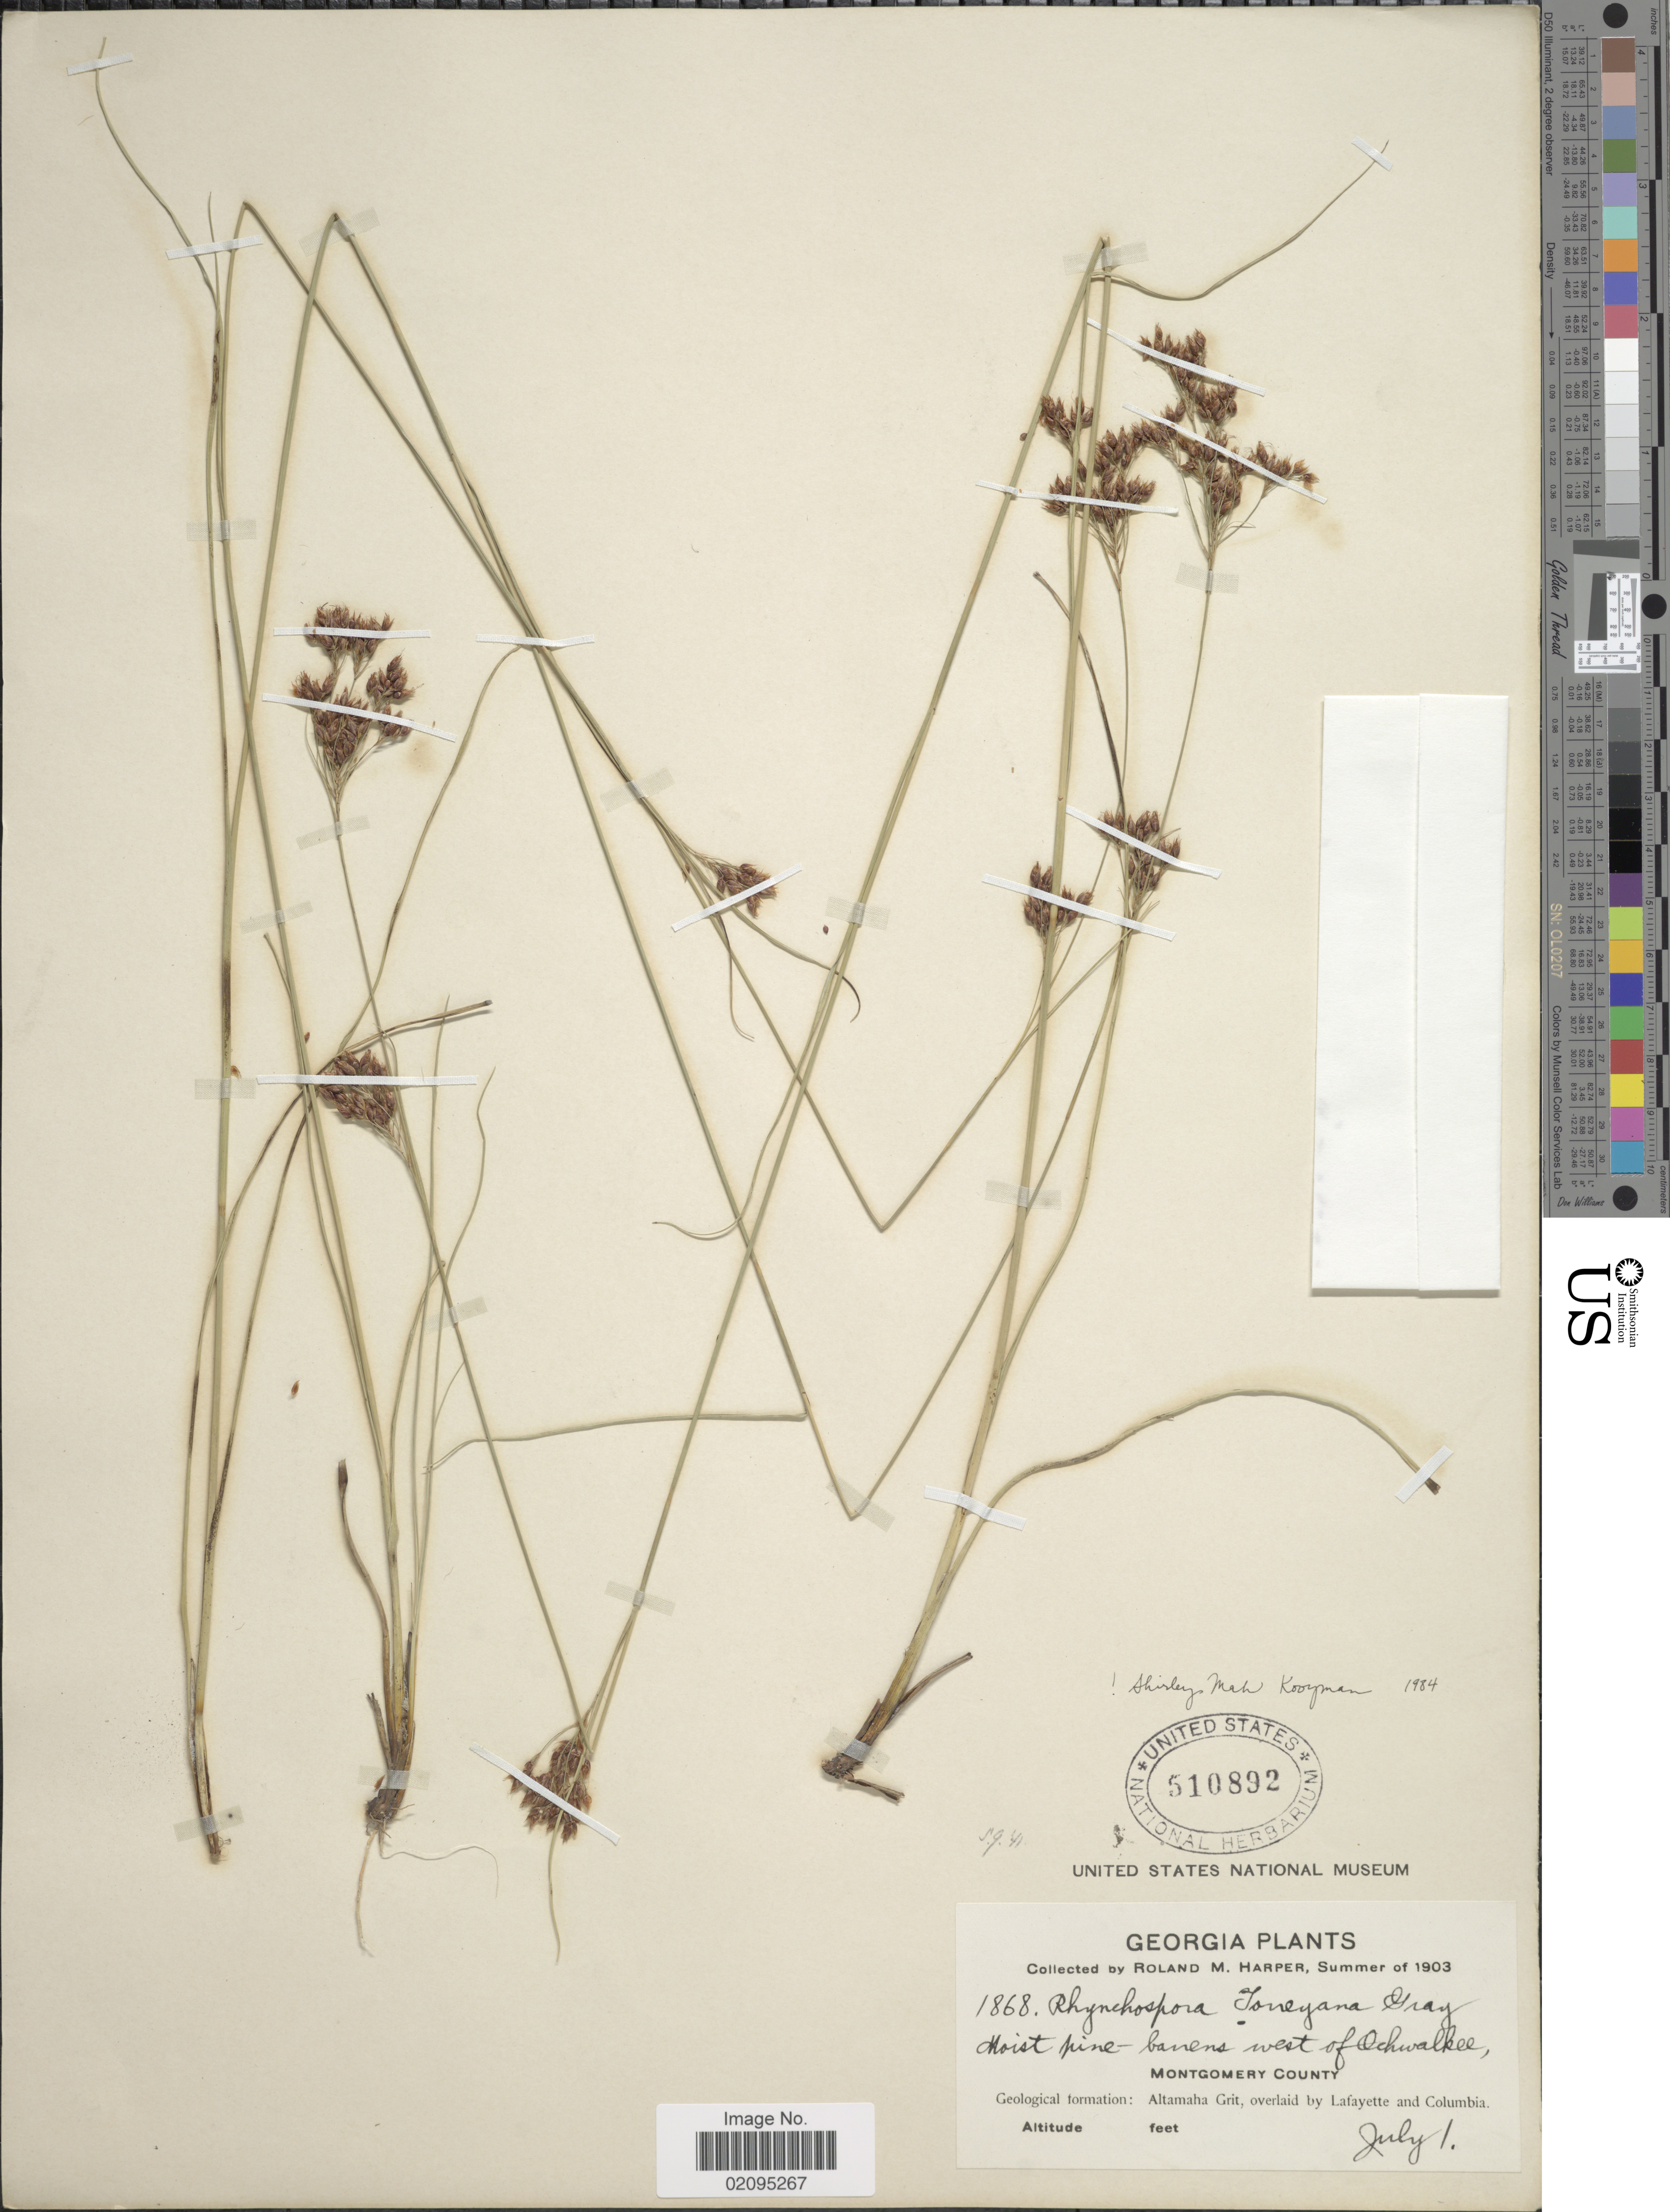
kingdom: Plantae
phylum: Tracheophyta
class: Liliopsida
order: Poales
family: Cyperaceae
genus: Rhynchospora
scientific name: Rhynchospora torreyana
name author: A. Gray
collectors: R. M. Harper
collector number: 1868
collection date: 1903-07-01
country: United States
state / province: Georgia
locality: Moist pine-barrens west of Ochwalkee, Montgomery County.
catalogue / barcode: US 510892